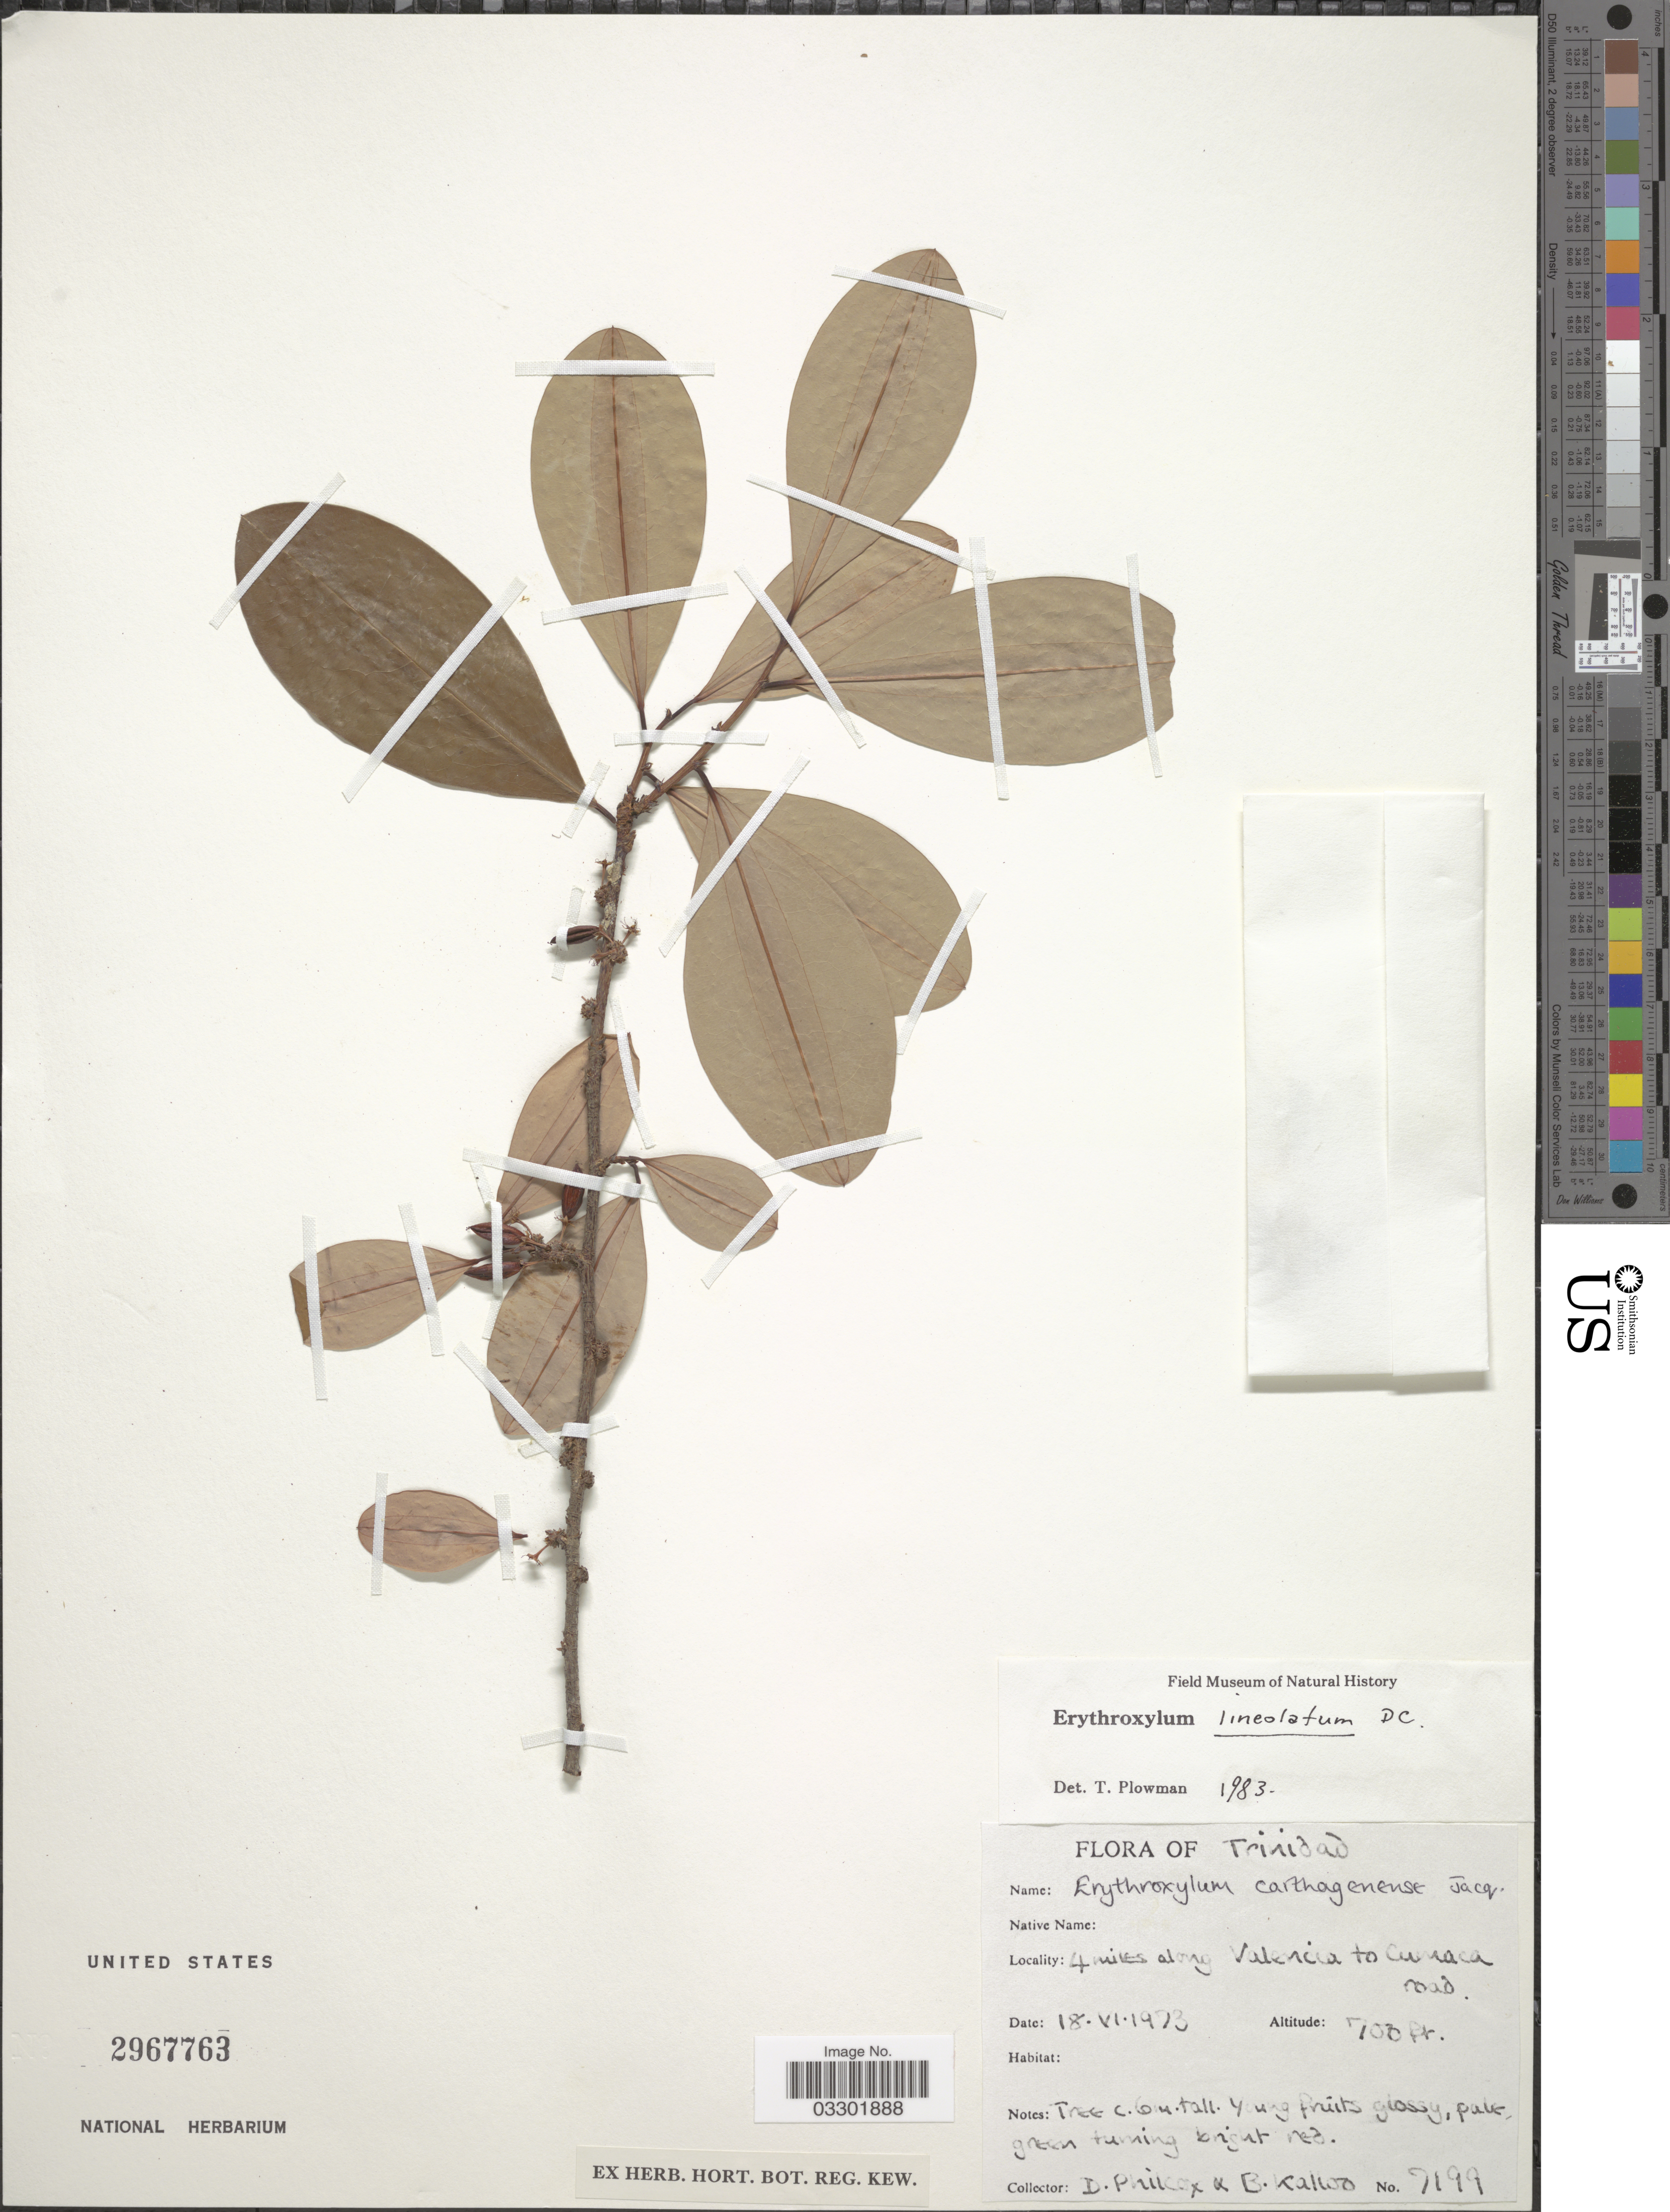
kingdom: Plantae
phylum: Tracheophyta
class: Magnoliopsida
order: Malpighiales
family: Erythroxylaceae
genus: Erythroxylum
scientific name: Erythroxylum lineolatum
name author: DC.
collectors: D. Philcox & B. Kalloo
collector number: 7199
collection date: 1973-06-18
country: Trinidad and Tobago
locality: Trinidad. 4 miles along Valencia to Cumaca road.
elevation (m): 213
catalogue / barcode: US 2967763